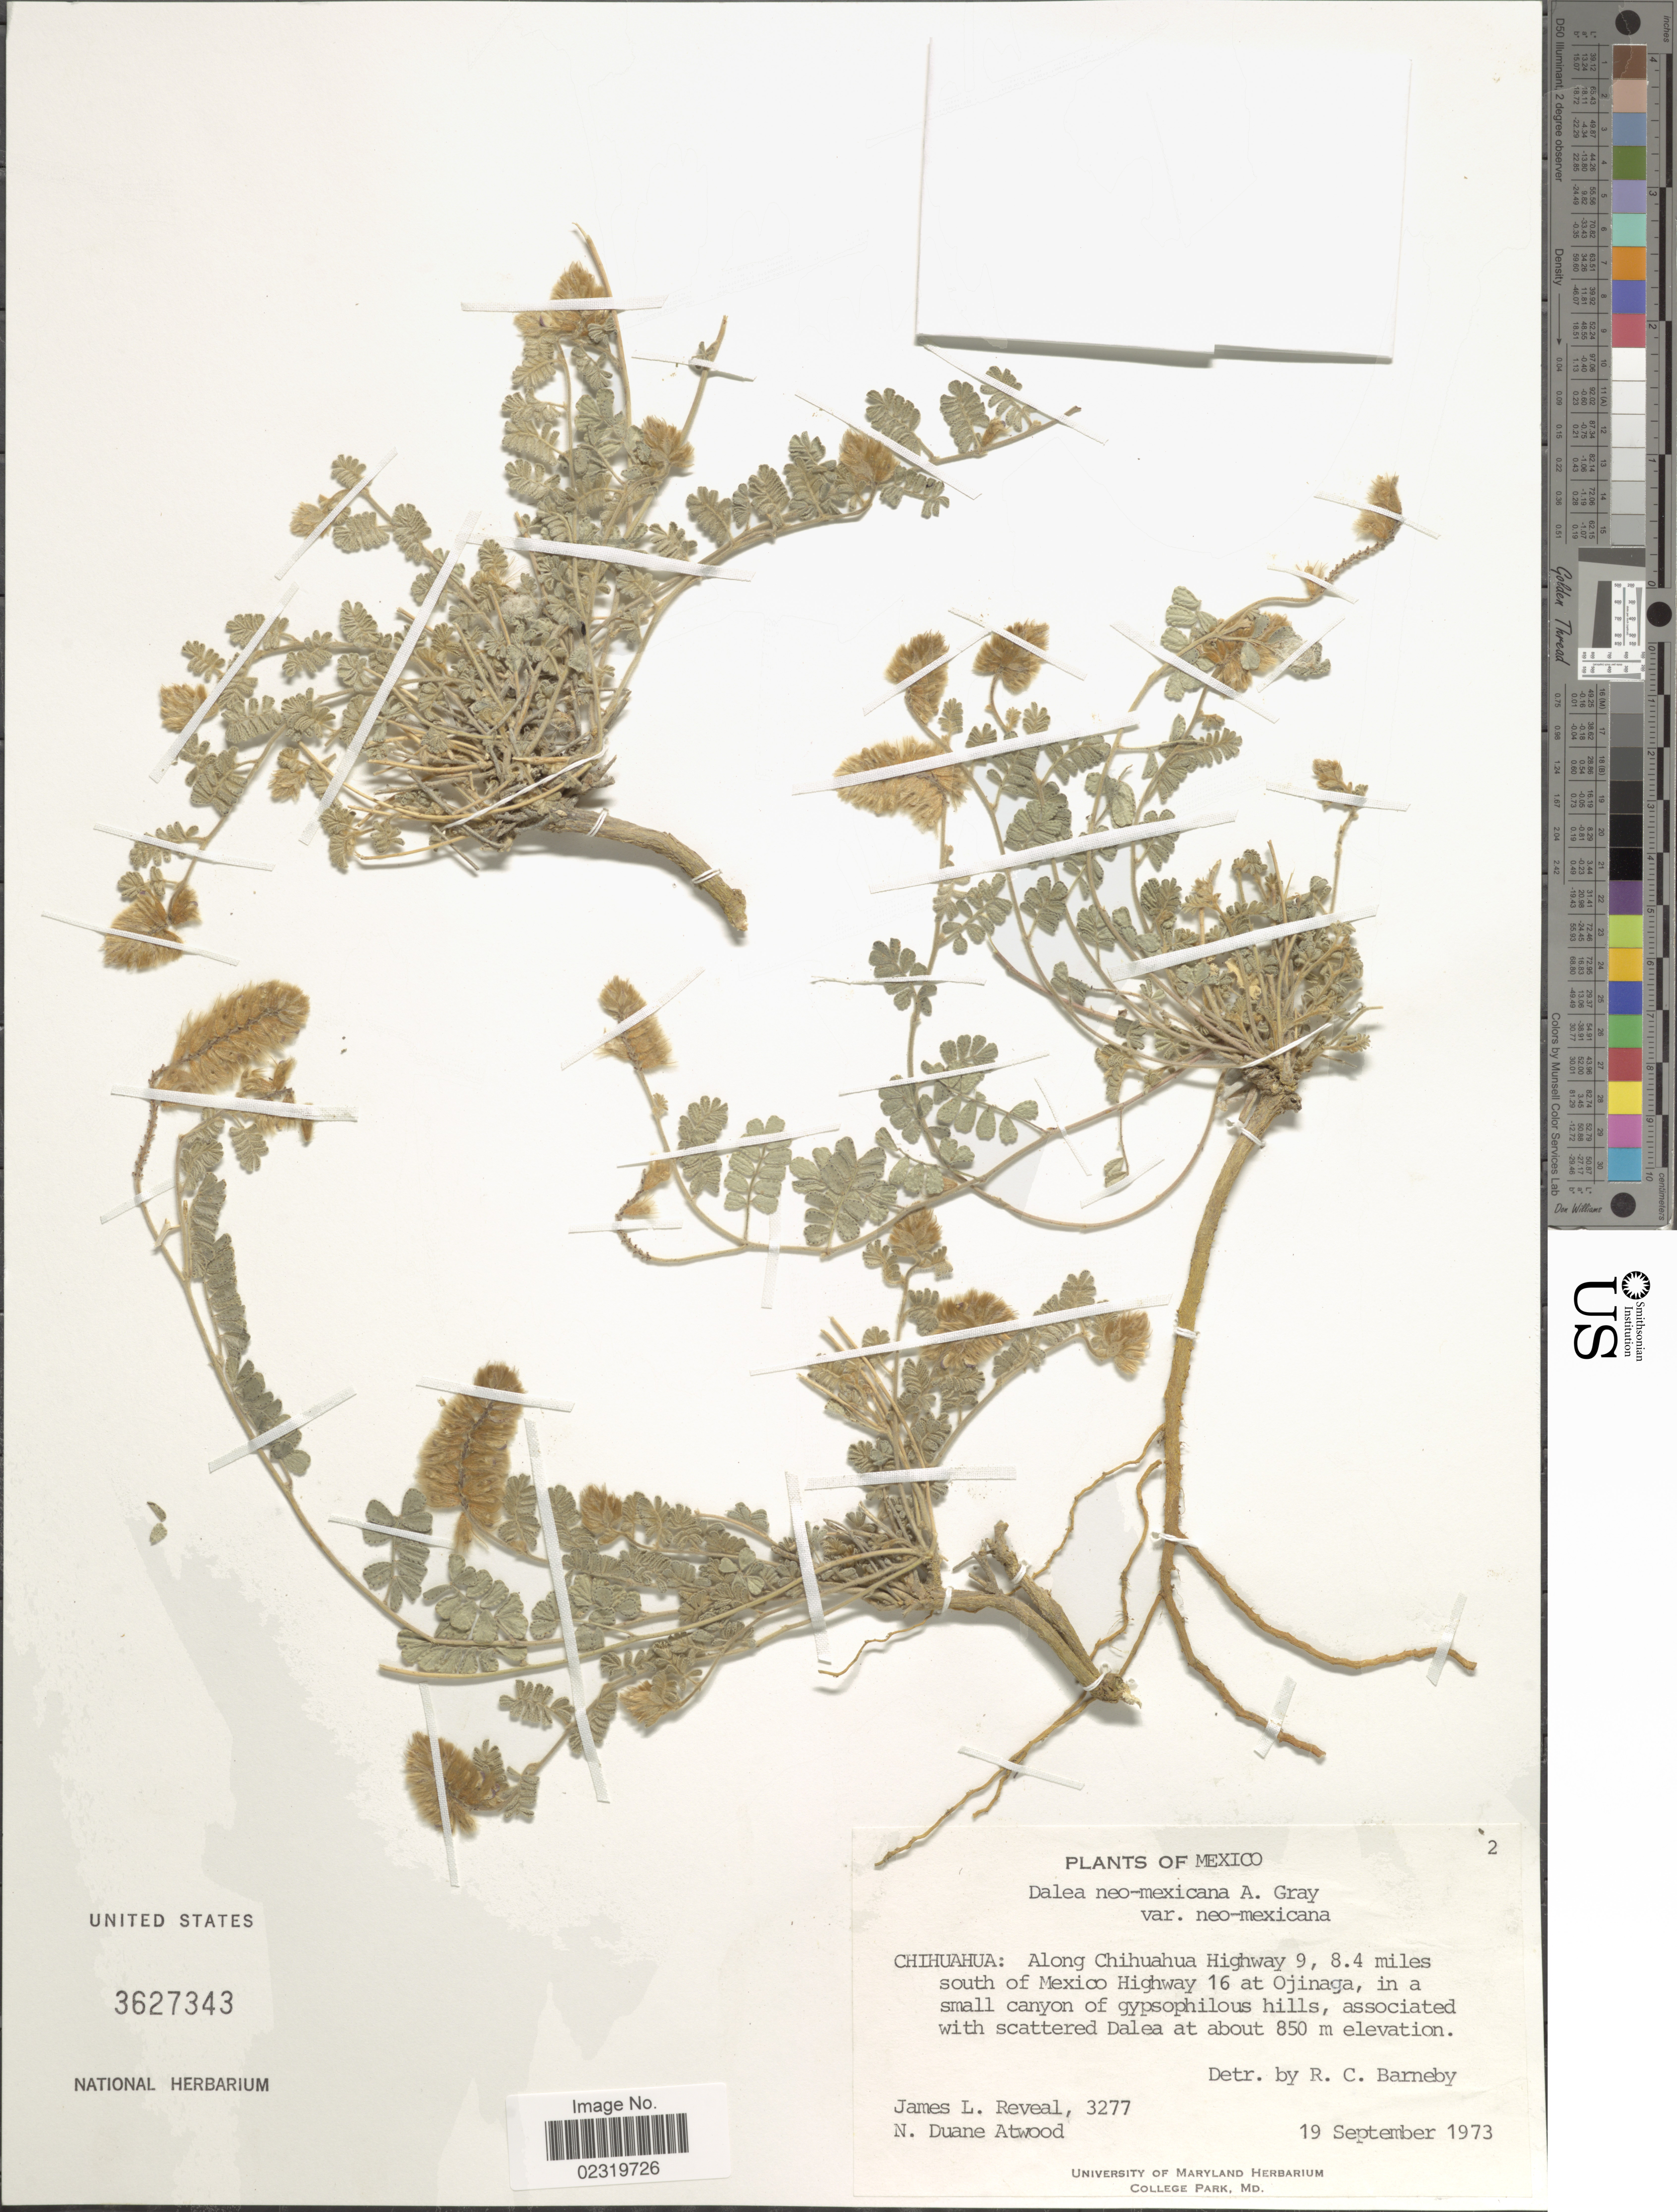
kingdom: Plantae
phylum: Tracheophyta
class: Magnoliopsida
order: Fabales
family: Fabaceae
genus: Dalea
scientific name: Dalea neomexicana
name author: (A. Gray) Cory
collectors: J. L. Reveal & N. Atwood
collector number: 3277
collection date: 1973-09-19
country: Mexico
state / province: Chihuahua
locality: Along Chihuahua Highway 9, 8.4 miles south of Mexico Highway 16 at Ojinaga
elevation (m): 850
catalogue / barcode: US 3627343